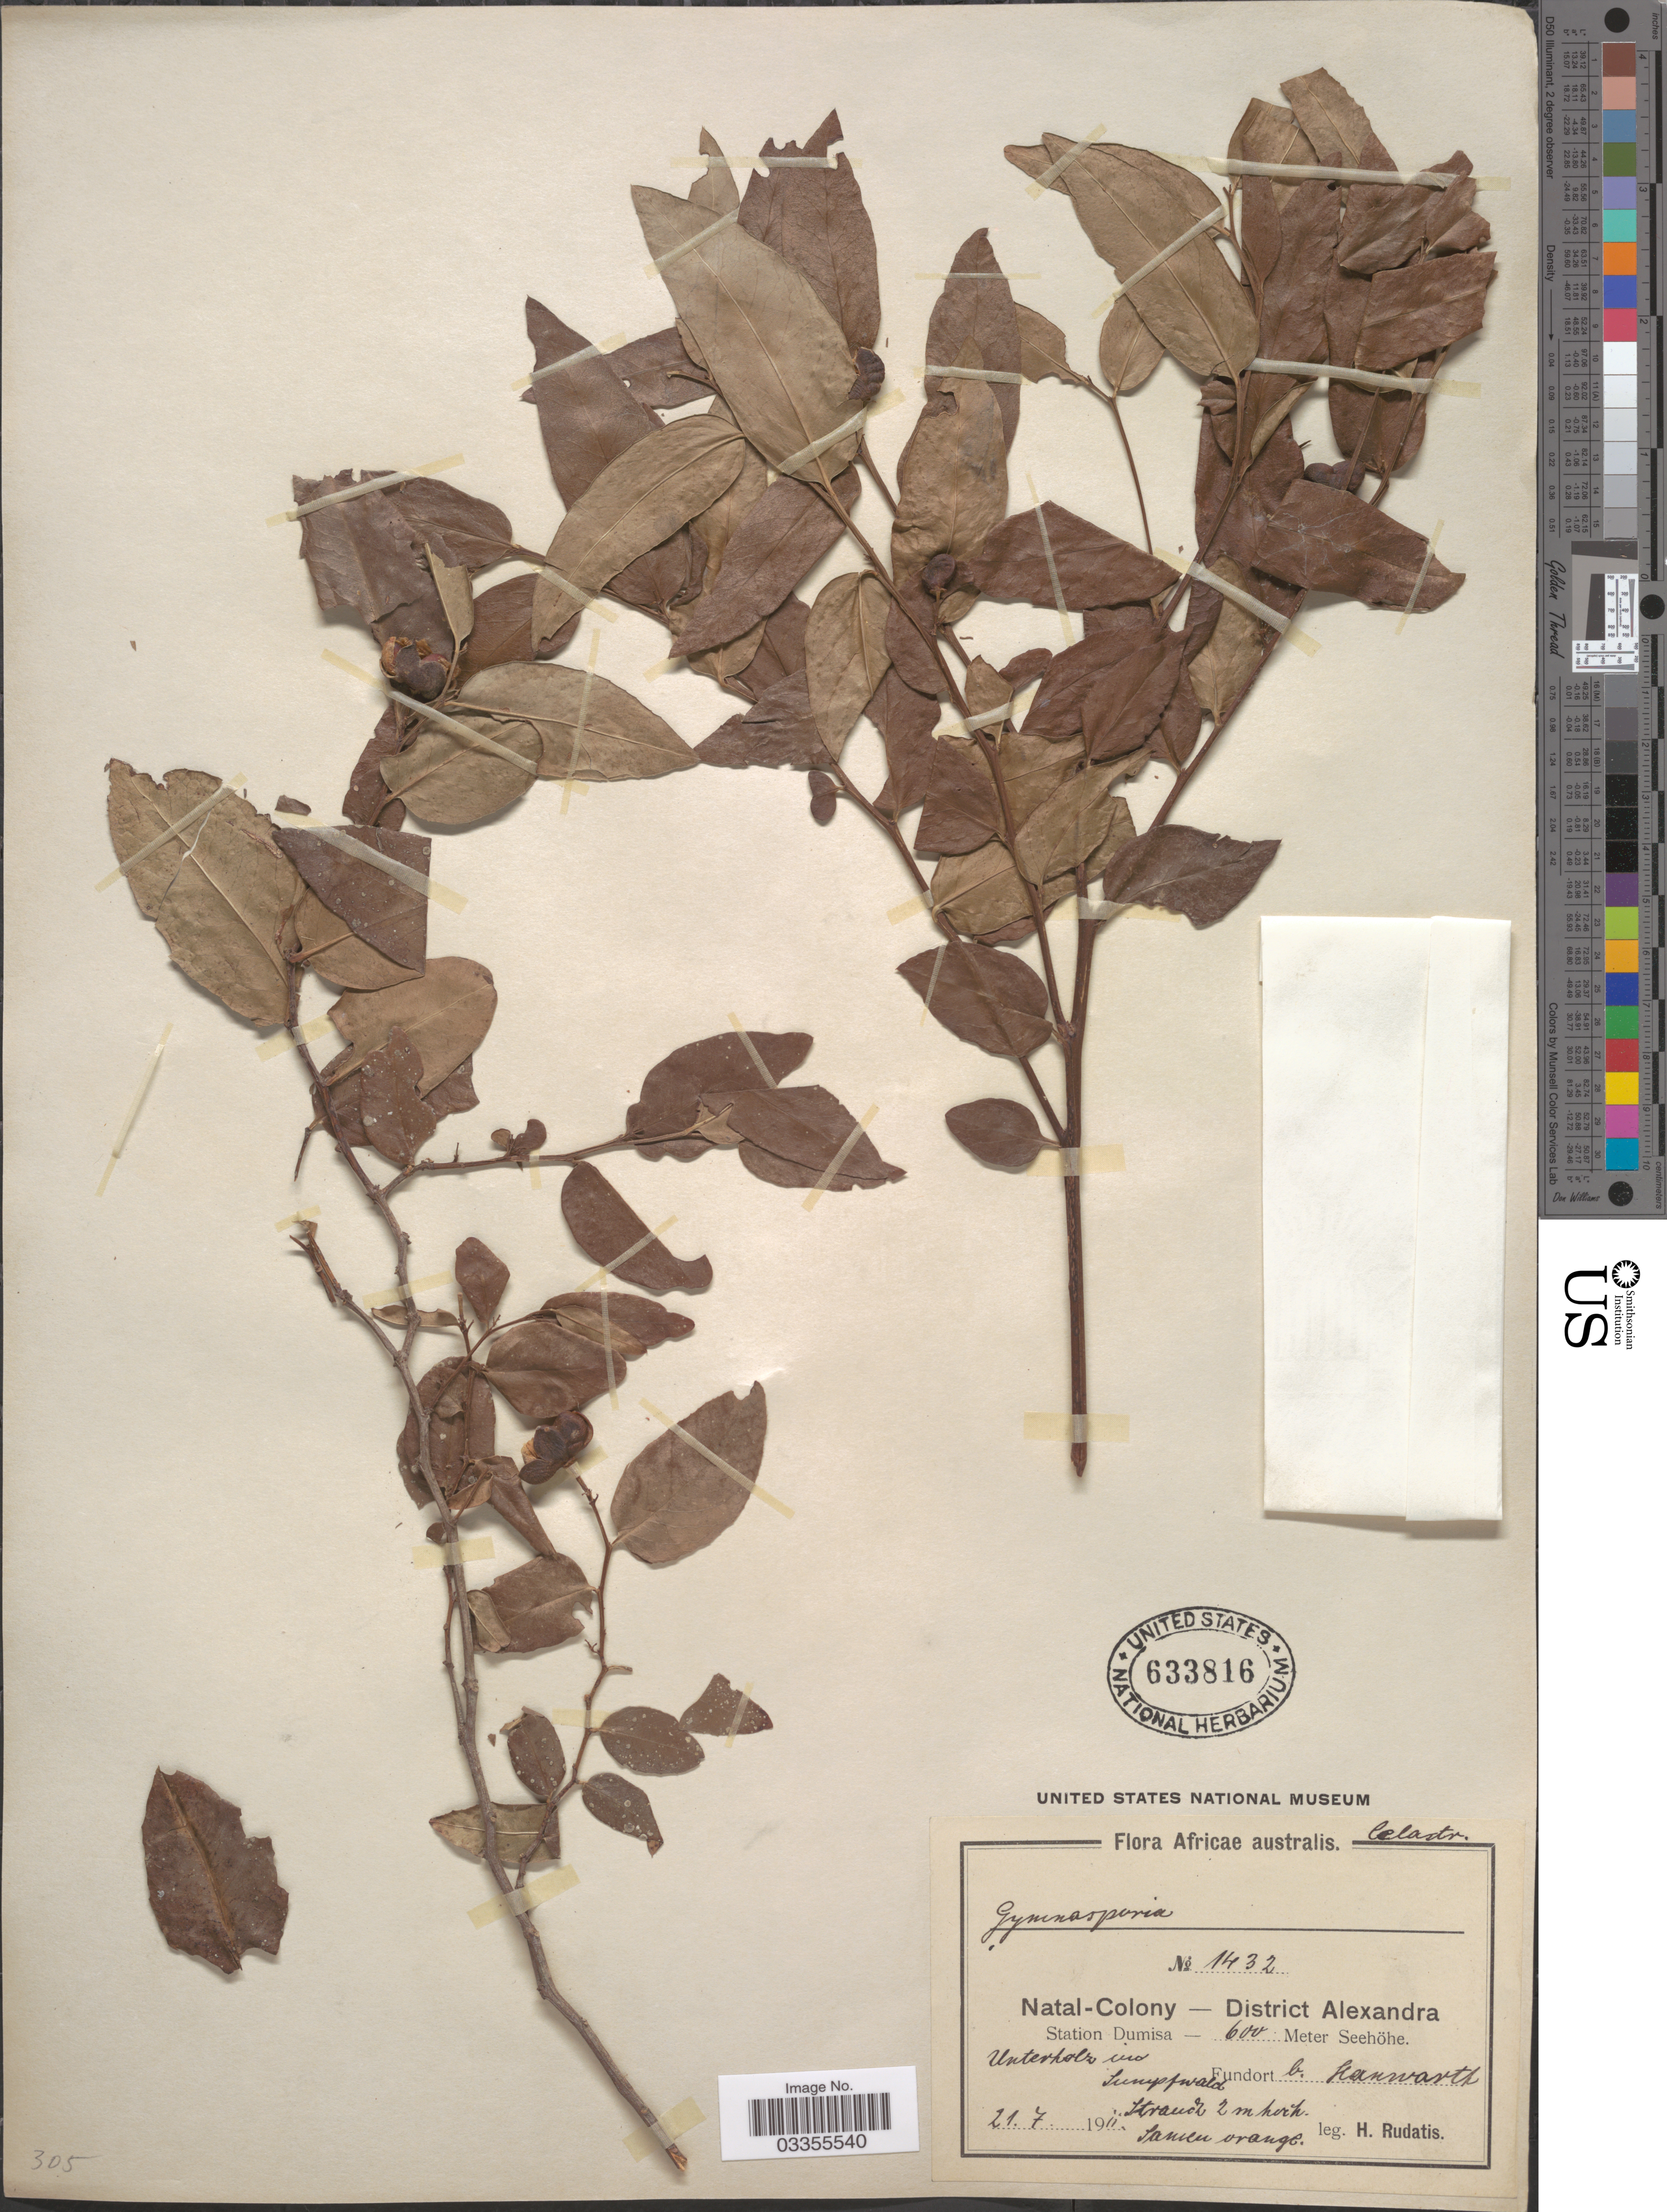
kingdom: Plantae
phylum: Tracheophyta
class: Magnoliopsida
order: Celastrales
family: Celastraceae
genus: Gymnosporia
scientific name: Gymnosporia sp.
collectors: H. Rudatis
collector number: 1432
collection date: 1911-07-21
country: South Africa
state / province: KwaZulu-Natal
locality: Africae australis. Natal-Colony - District Alexandra. Station Dumisa. unterholz ins Sumpfwald. Fundort b. Hanworth.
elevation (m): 600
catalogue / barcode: US 633816